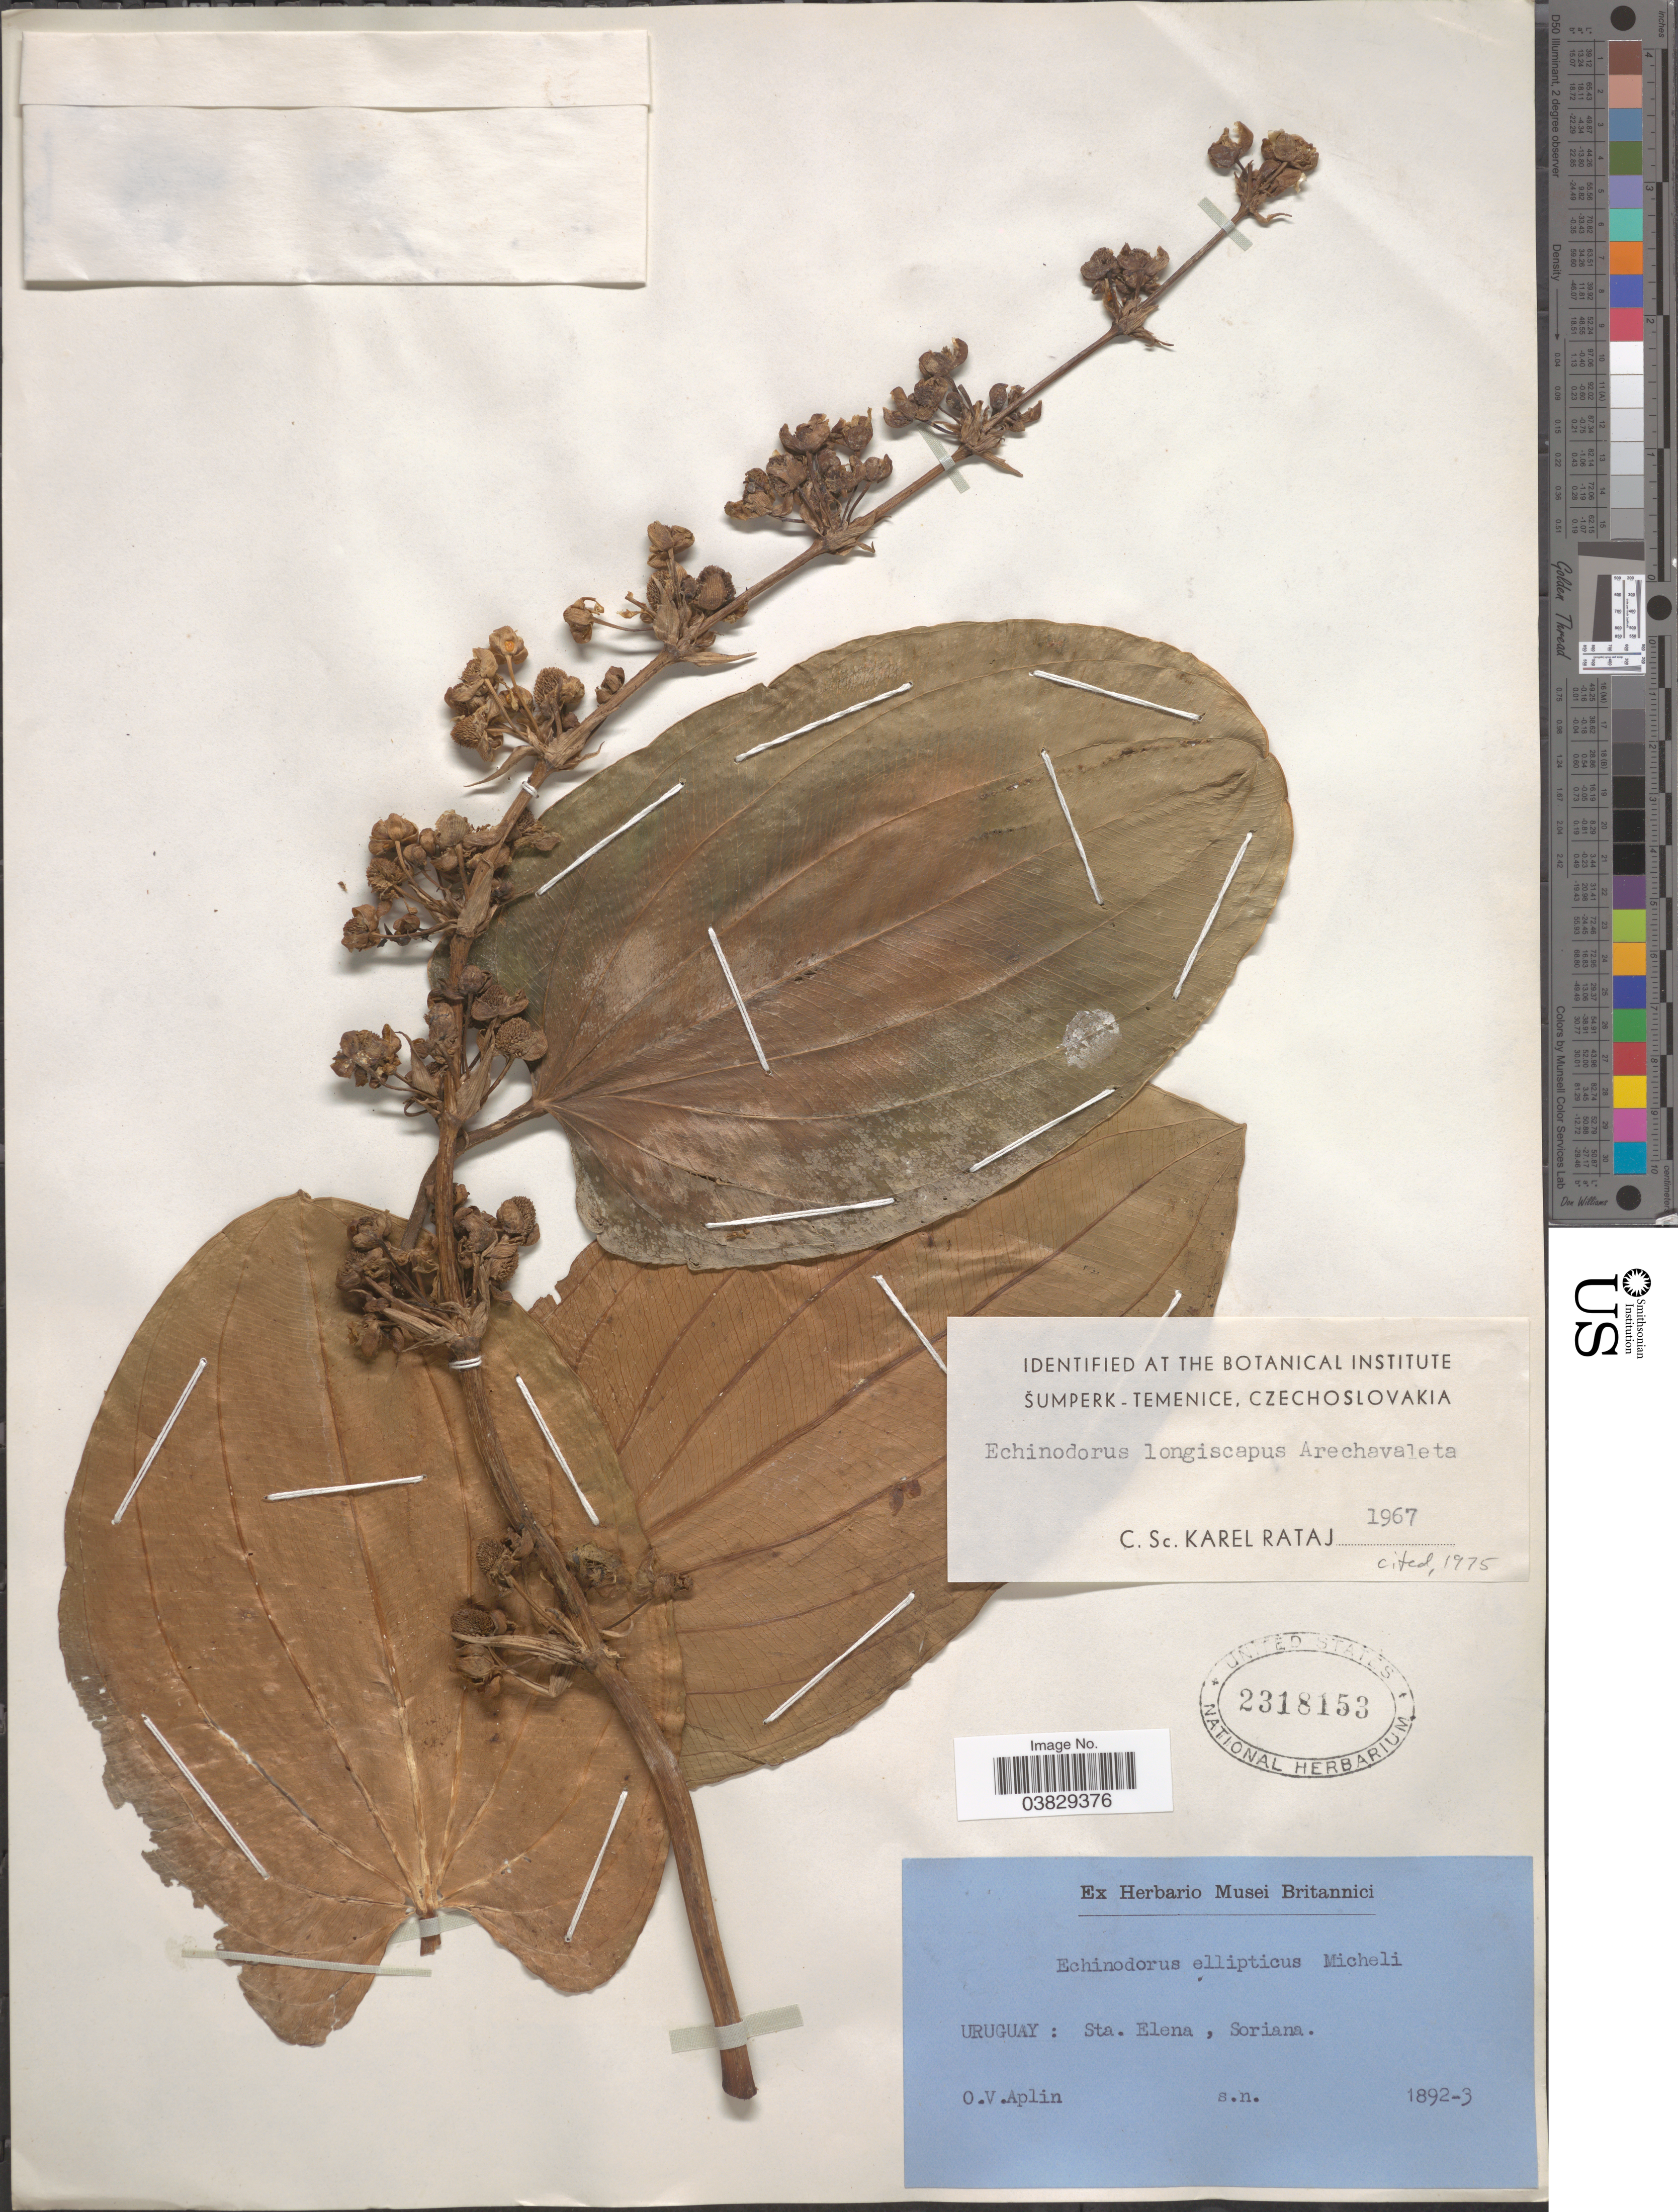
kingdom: Plantae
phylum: Tracheophyta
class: Liliopsida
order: Alismatales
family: Alismataceae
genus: Echinodorus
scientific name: Echinodorus grandiflorus subsp. grandiflorus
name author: (Cham. & Schltdl.) Micheli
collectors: O. Aplin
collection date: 1892/1893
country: Uruguay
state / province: Soriano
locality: Sta. Elena.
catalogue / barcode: US 2318153